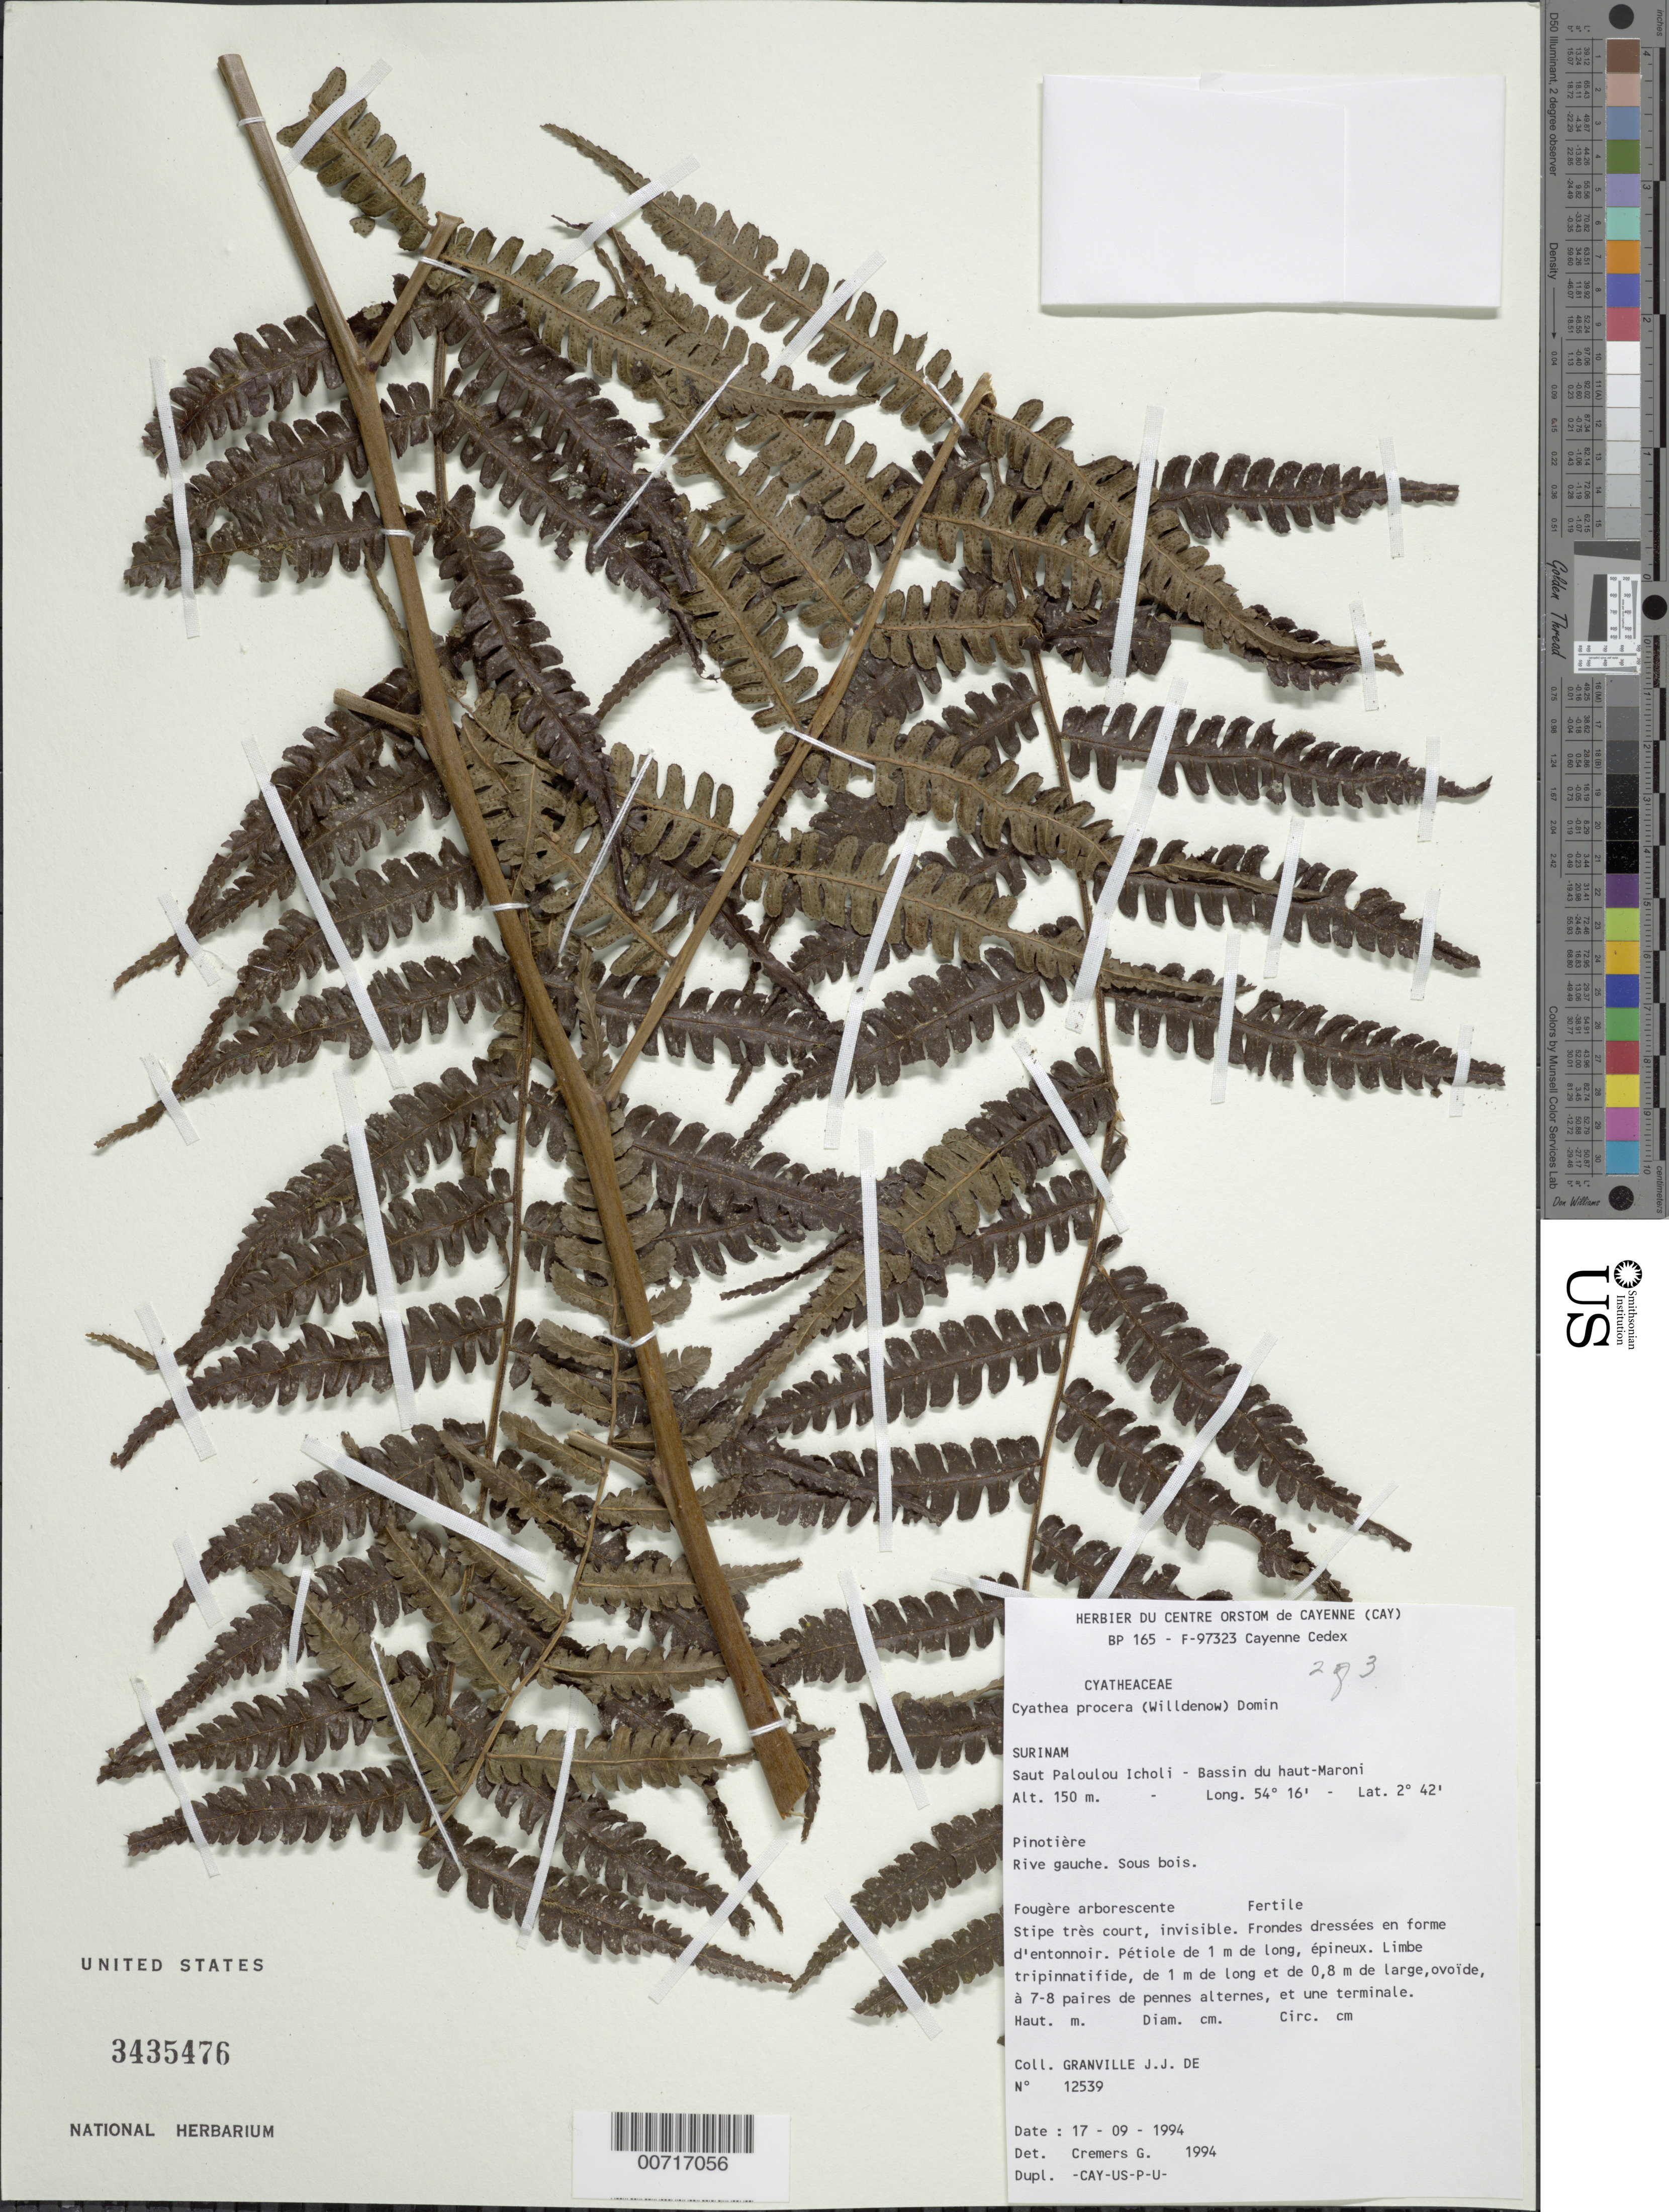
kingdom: Plantae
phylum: Tracheophyta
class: Polypodiopsida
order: Cyatheales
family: Cyatheaceae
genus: Cyathea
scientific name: Cyathea pungens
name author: (Willd.) Domin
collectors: J.-J. de Granville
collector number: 12539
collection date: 1994-09-17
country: Suriname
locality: Surinam. Saut Paloulou Icholi - Bassin du haut Maroni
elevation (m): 150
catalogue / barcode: US 3435476